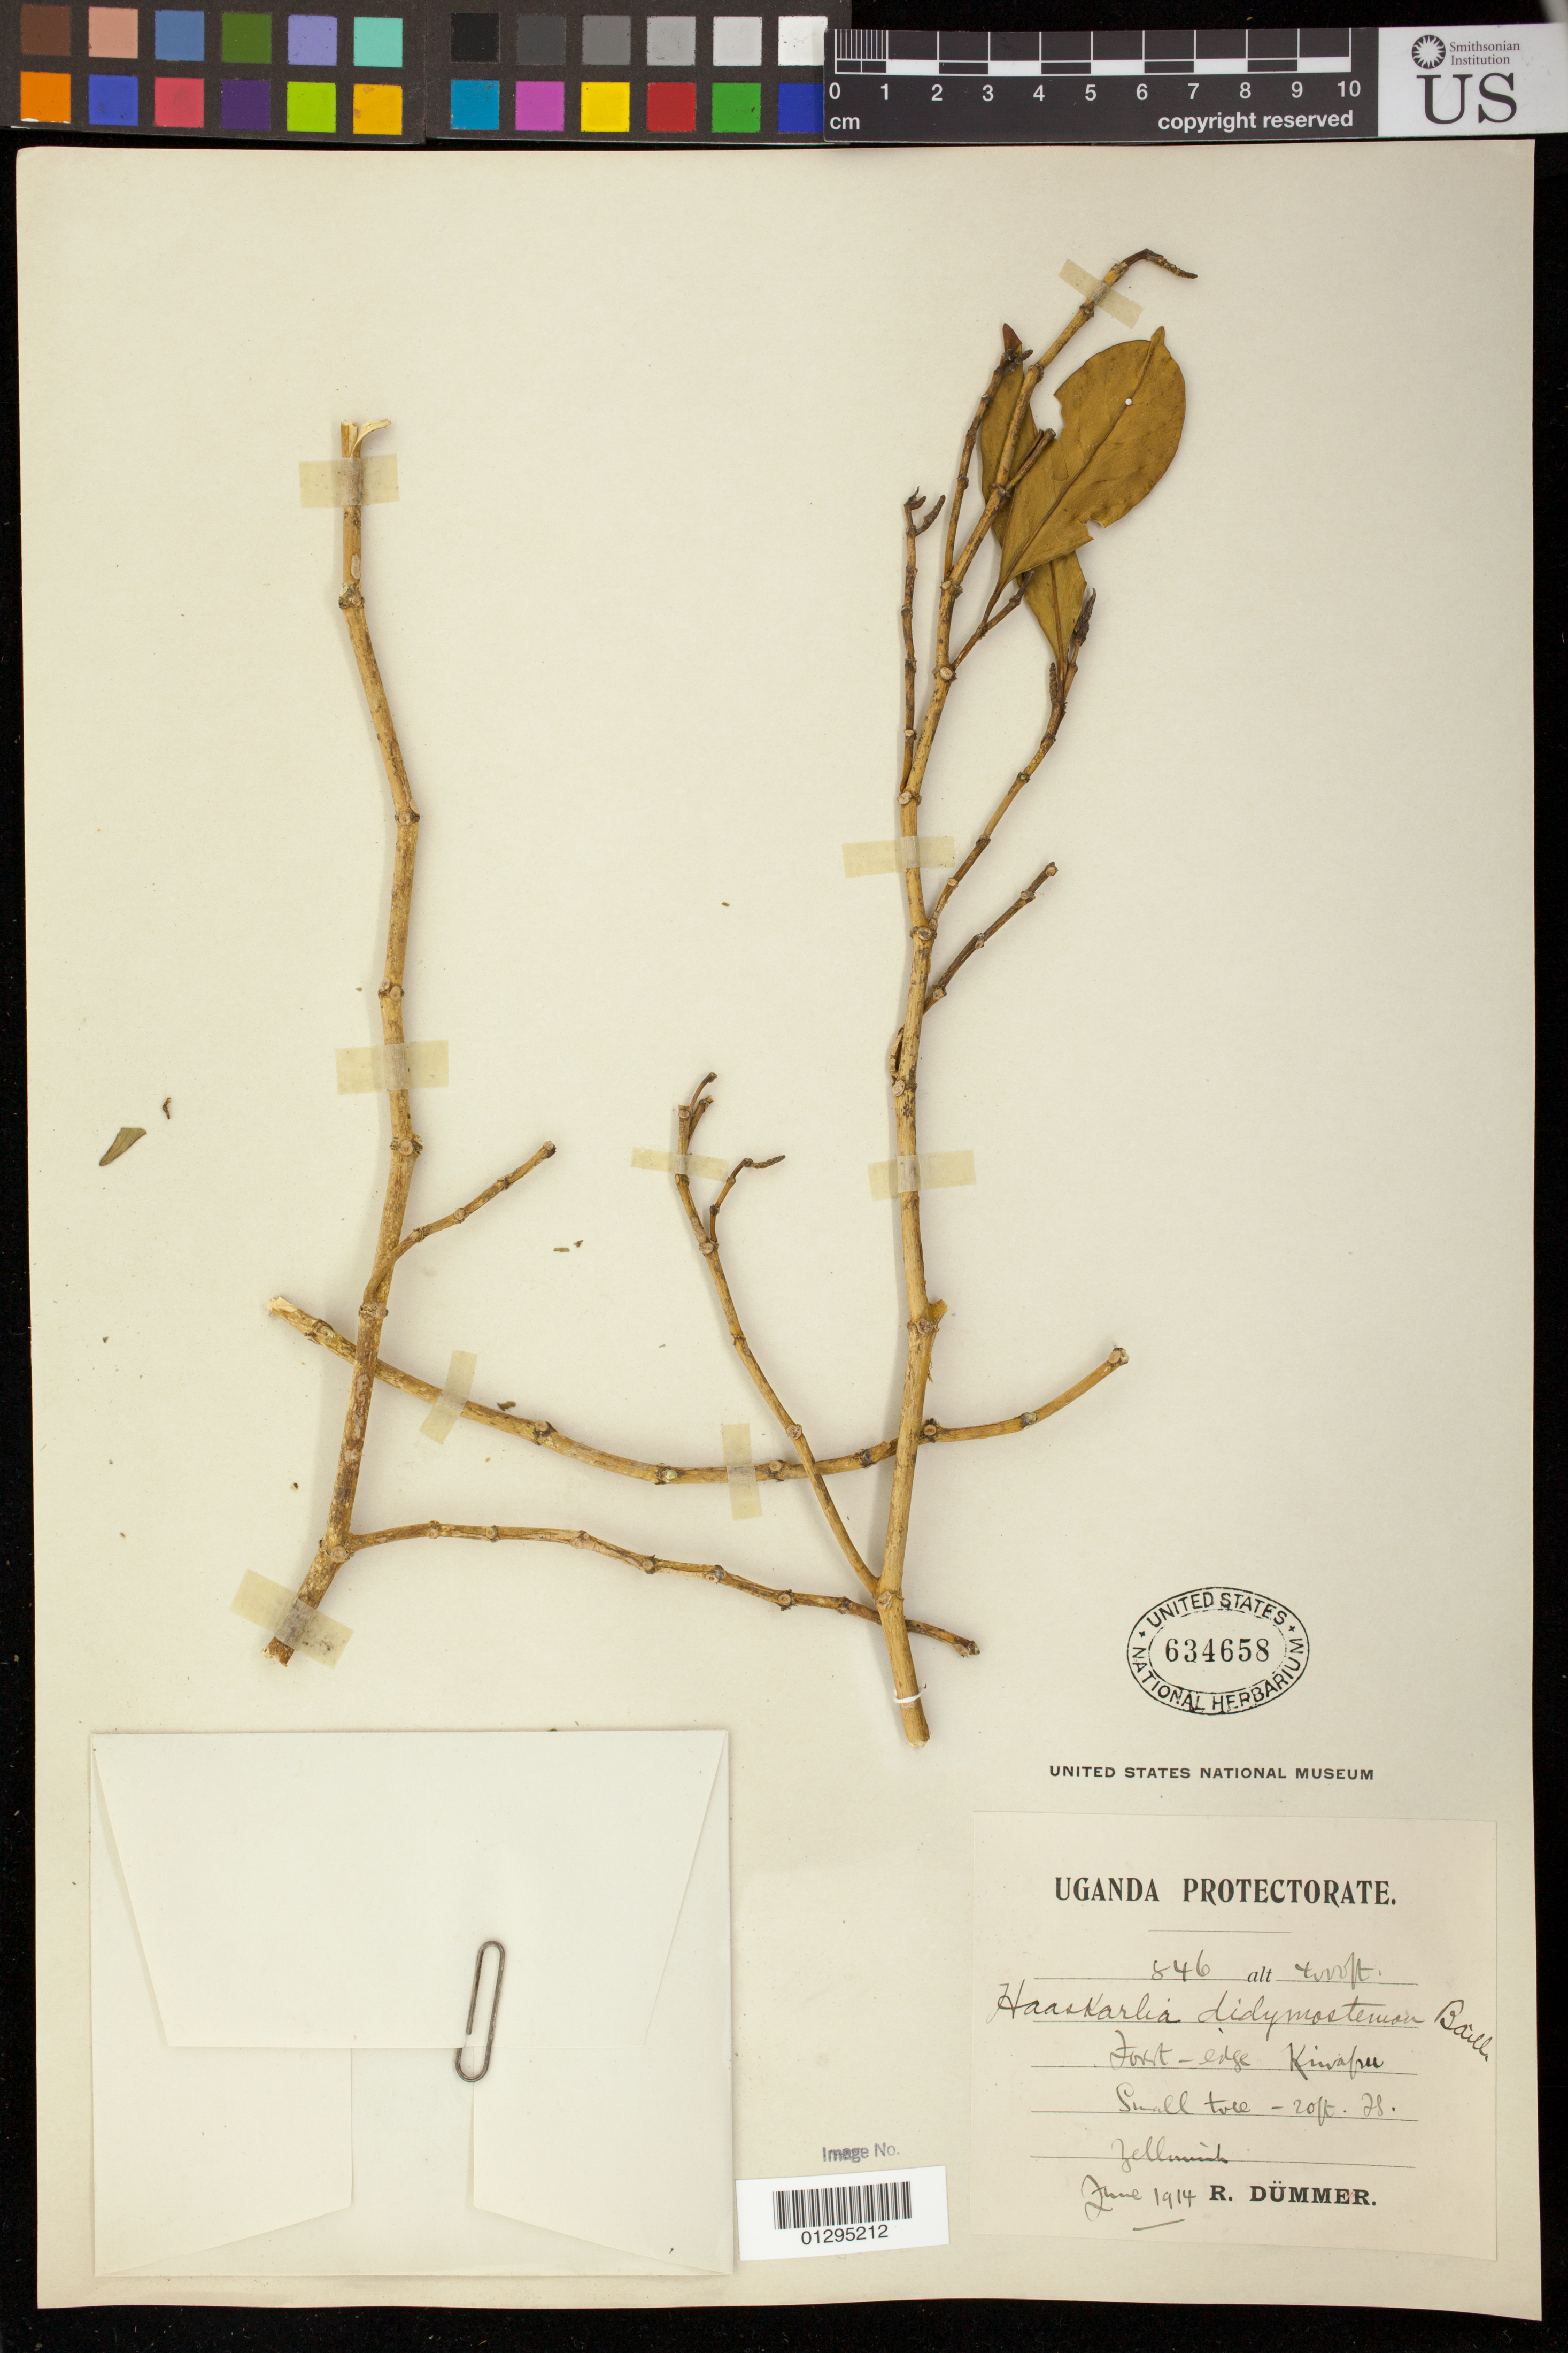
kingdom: Plantae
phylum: Tracheophyta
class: Magnoliopsida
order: Malpighiales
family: Euphorbiaceae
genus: Tetrorchidium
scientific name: Tetrorchidium didymostemon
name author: (Baill.) Pax & K. Hoffm.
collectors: R. Dümmer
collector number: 846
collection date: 1914-06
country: Uganda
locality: Forest edge Kiwafree.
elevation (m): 1219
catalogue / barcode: US 634658